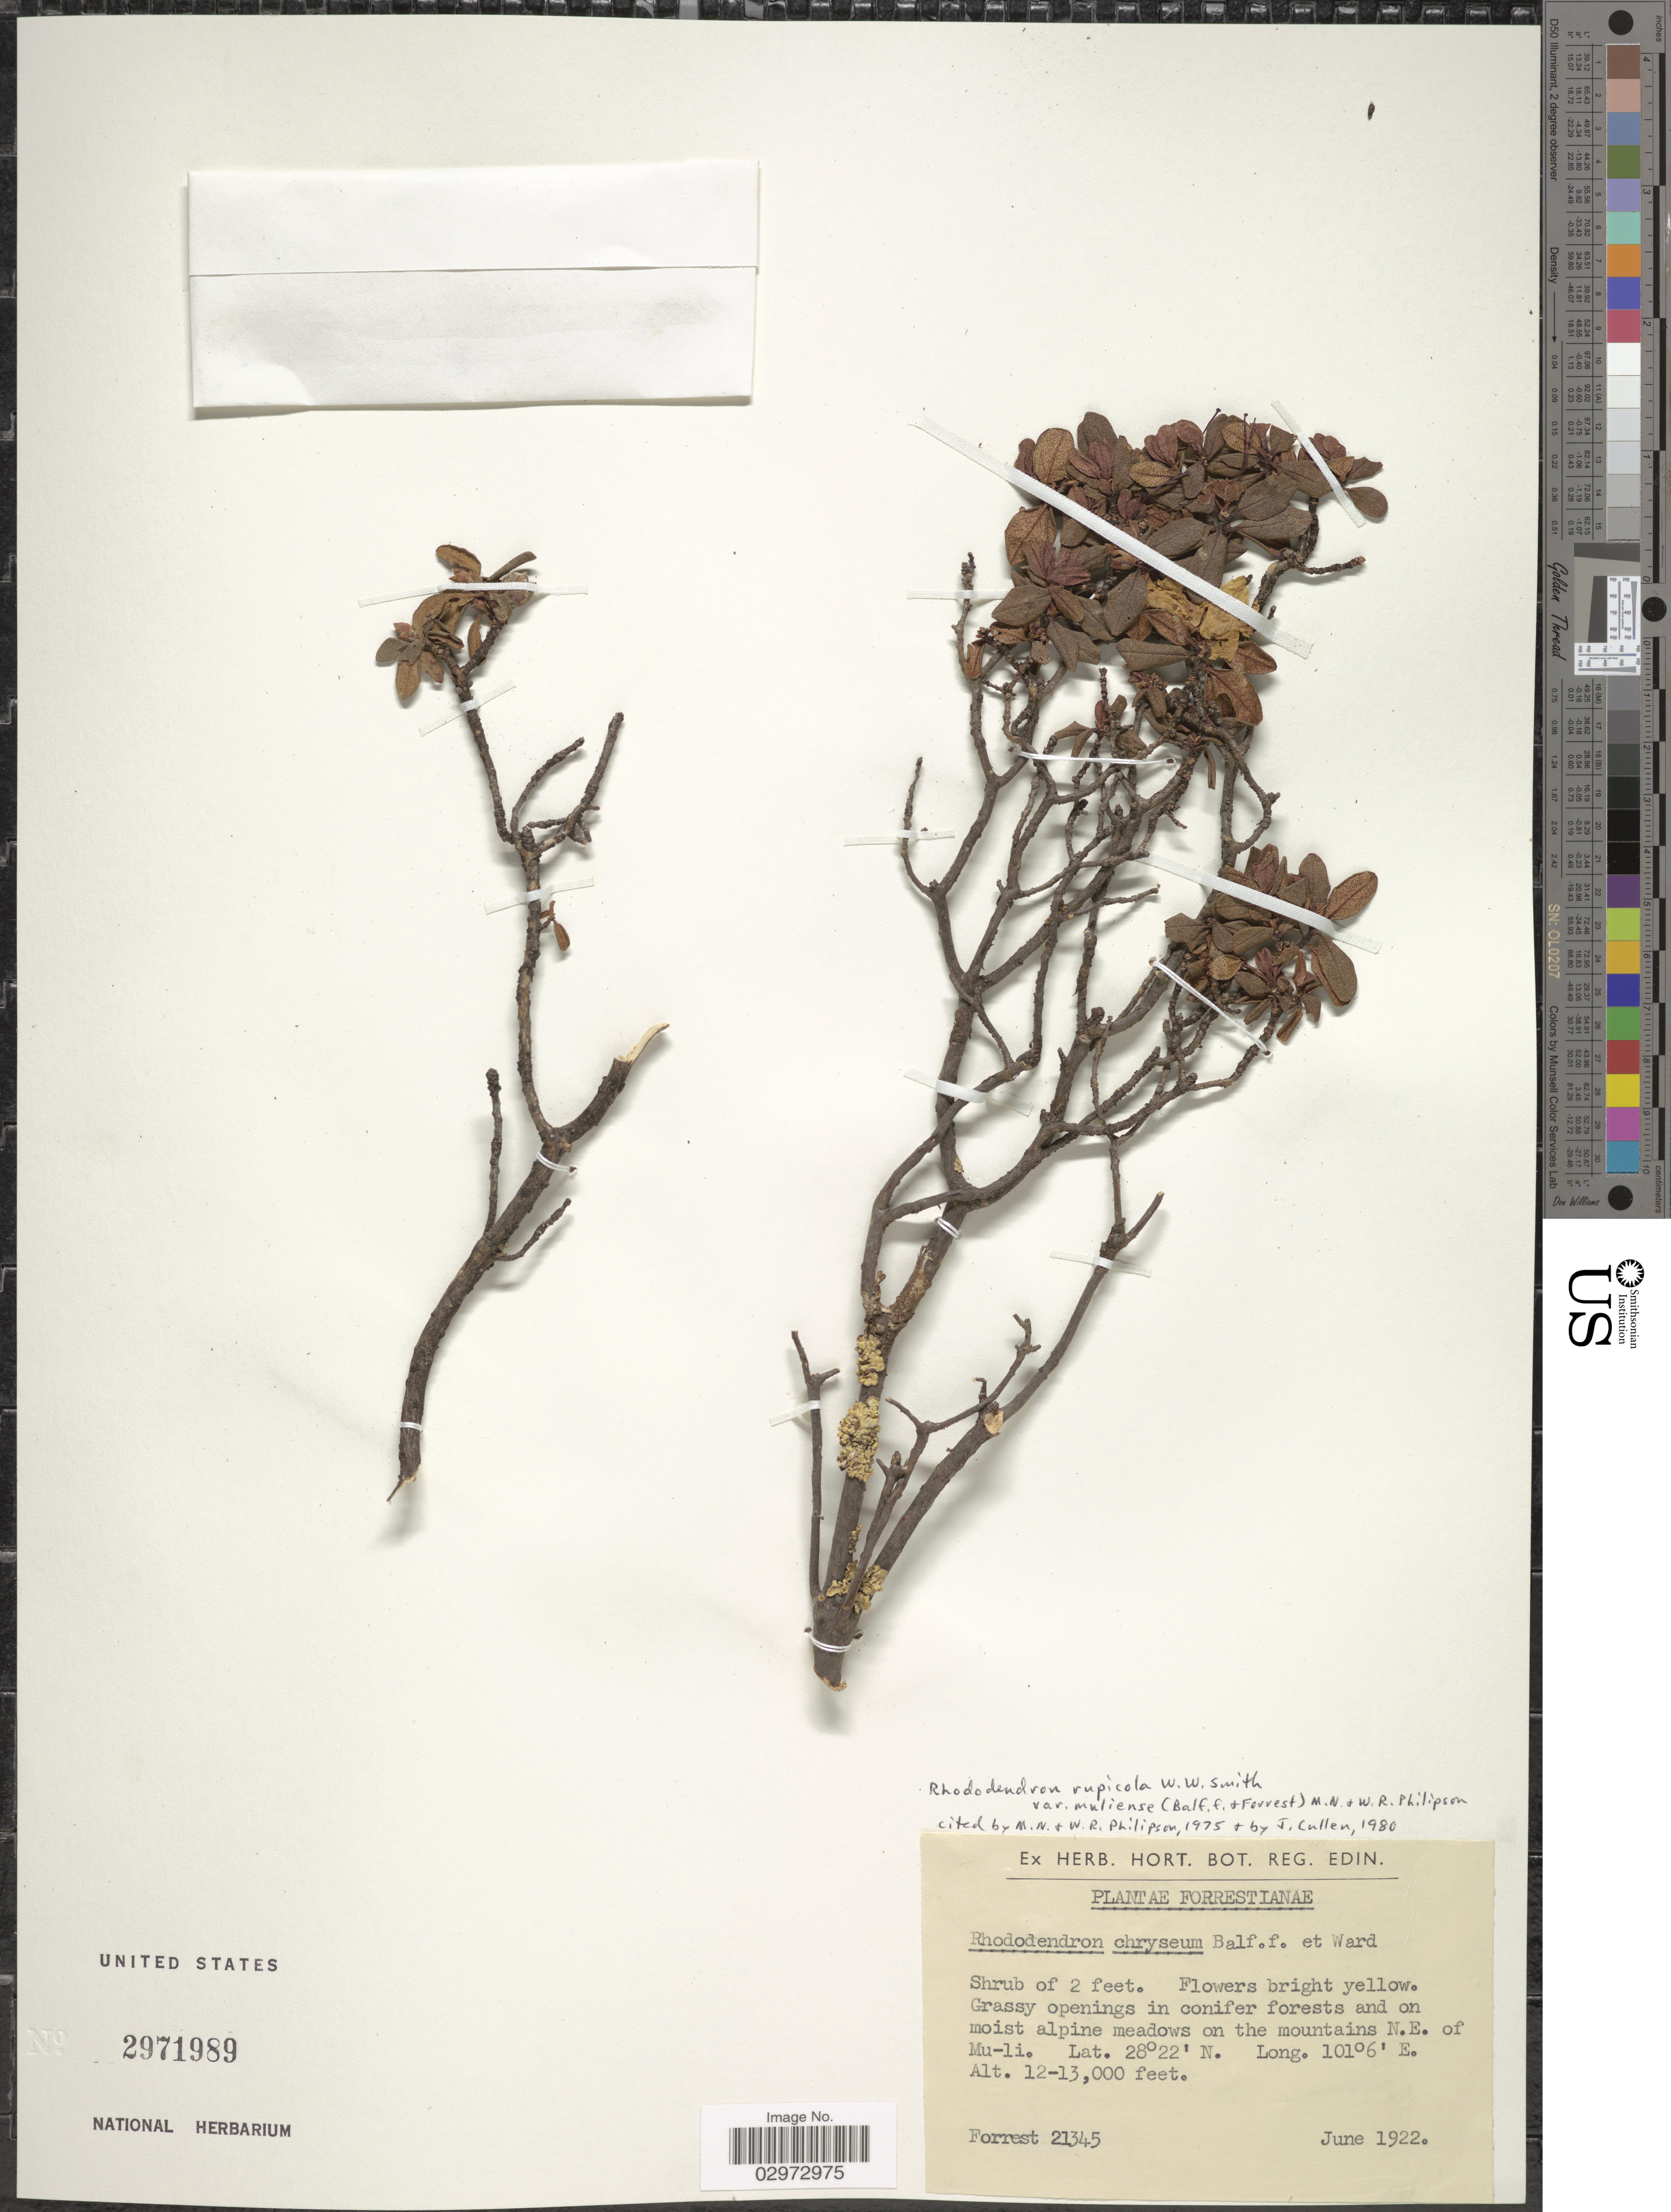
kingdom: Plantae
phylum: Tracheophyta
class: Magnoliopsida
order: Ericales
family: Ericaceae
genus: Rhododendron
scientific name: Rhododendron rupicola var. muliense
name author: (Balf. f. & Forrest) Philipson & M. N. Philipson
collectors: -. Forrest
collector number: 21345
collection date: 1922-06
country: China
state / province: Sichuan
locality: Grassy openings in conifer forests and on moist alpine meadows on the mountains N.E. of Mu-li.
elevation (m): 3658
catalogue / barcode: US 2971989